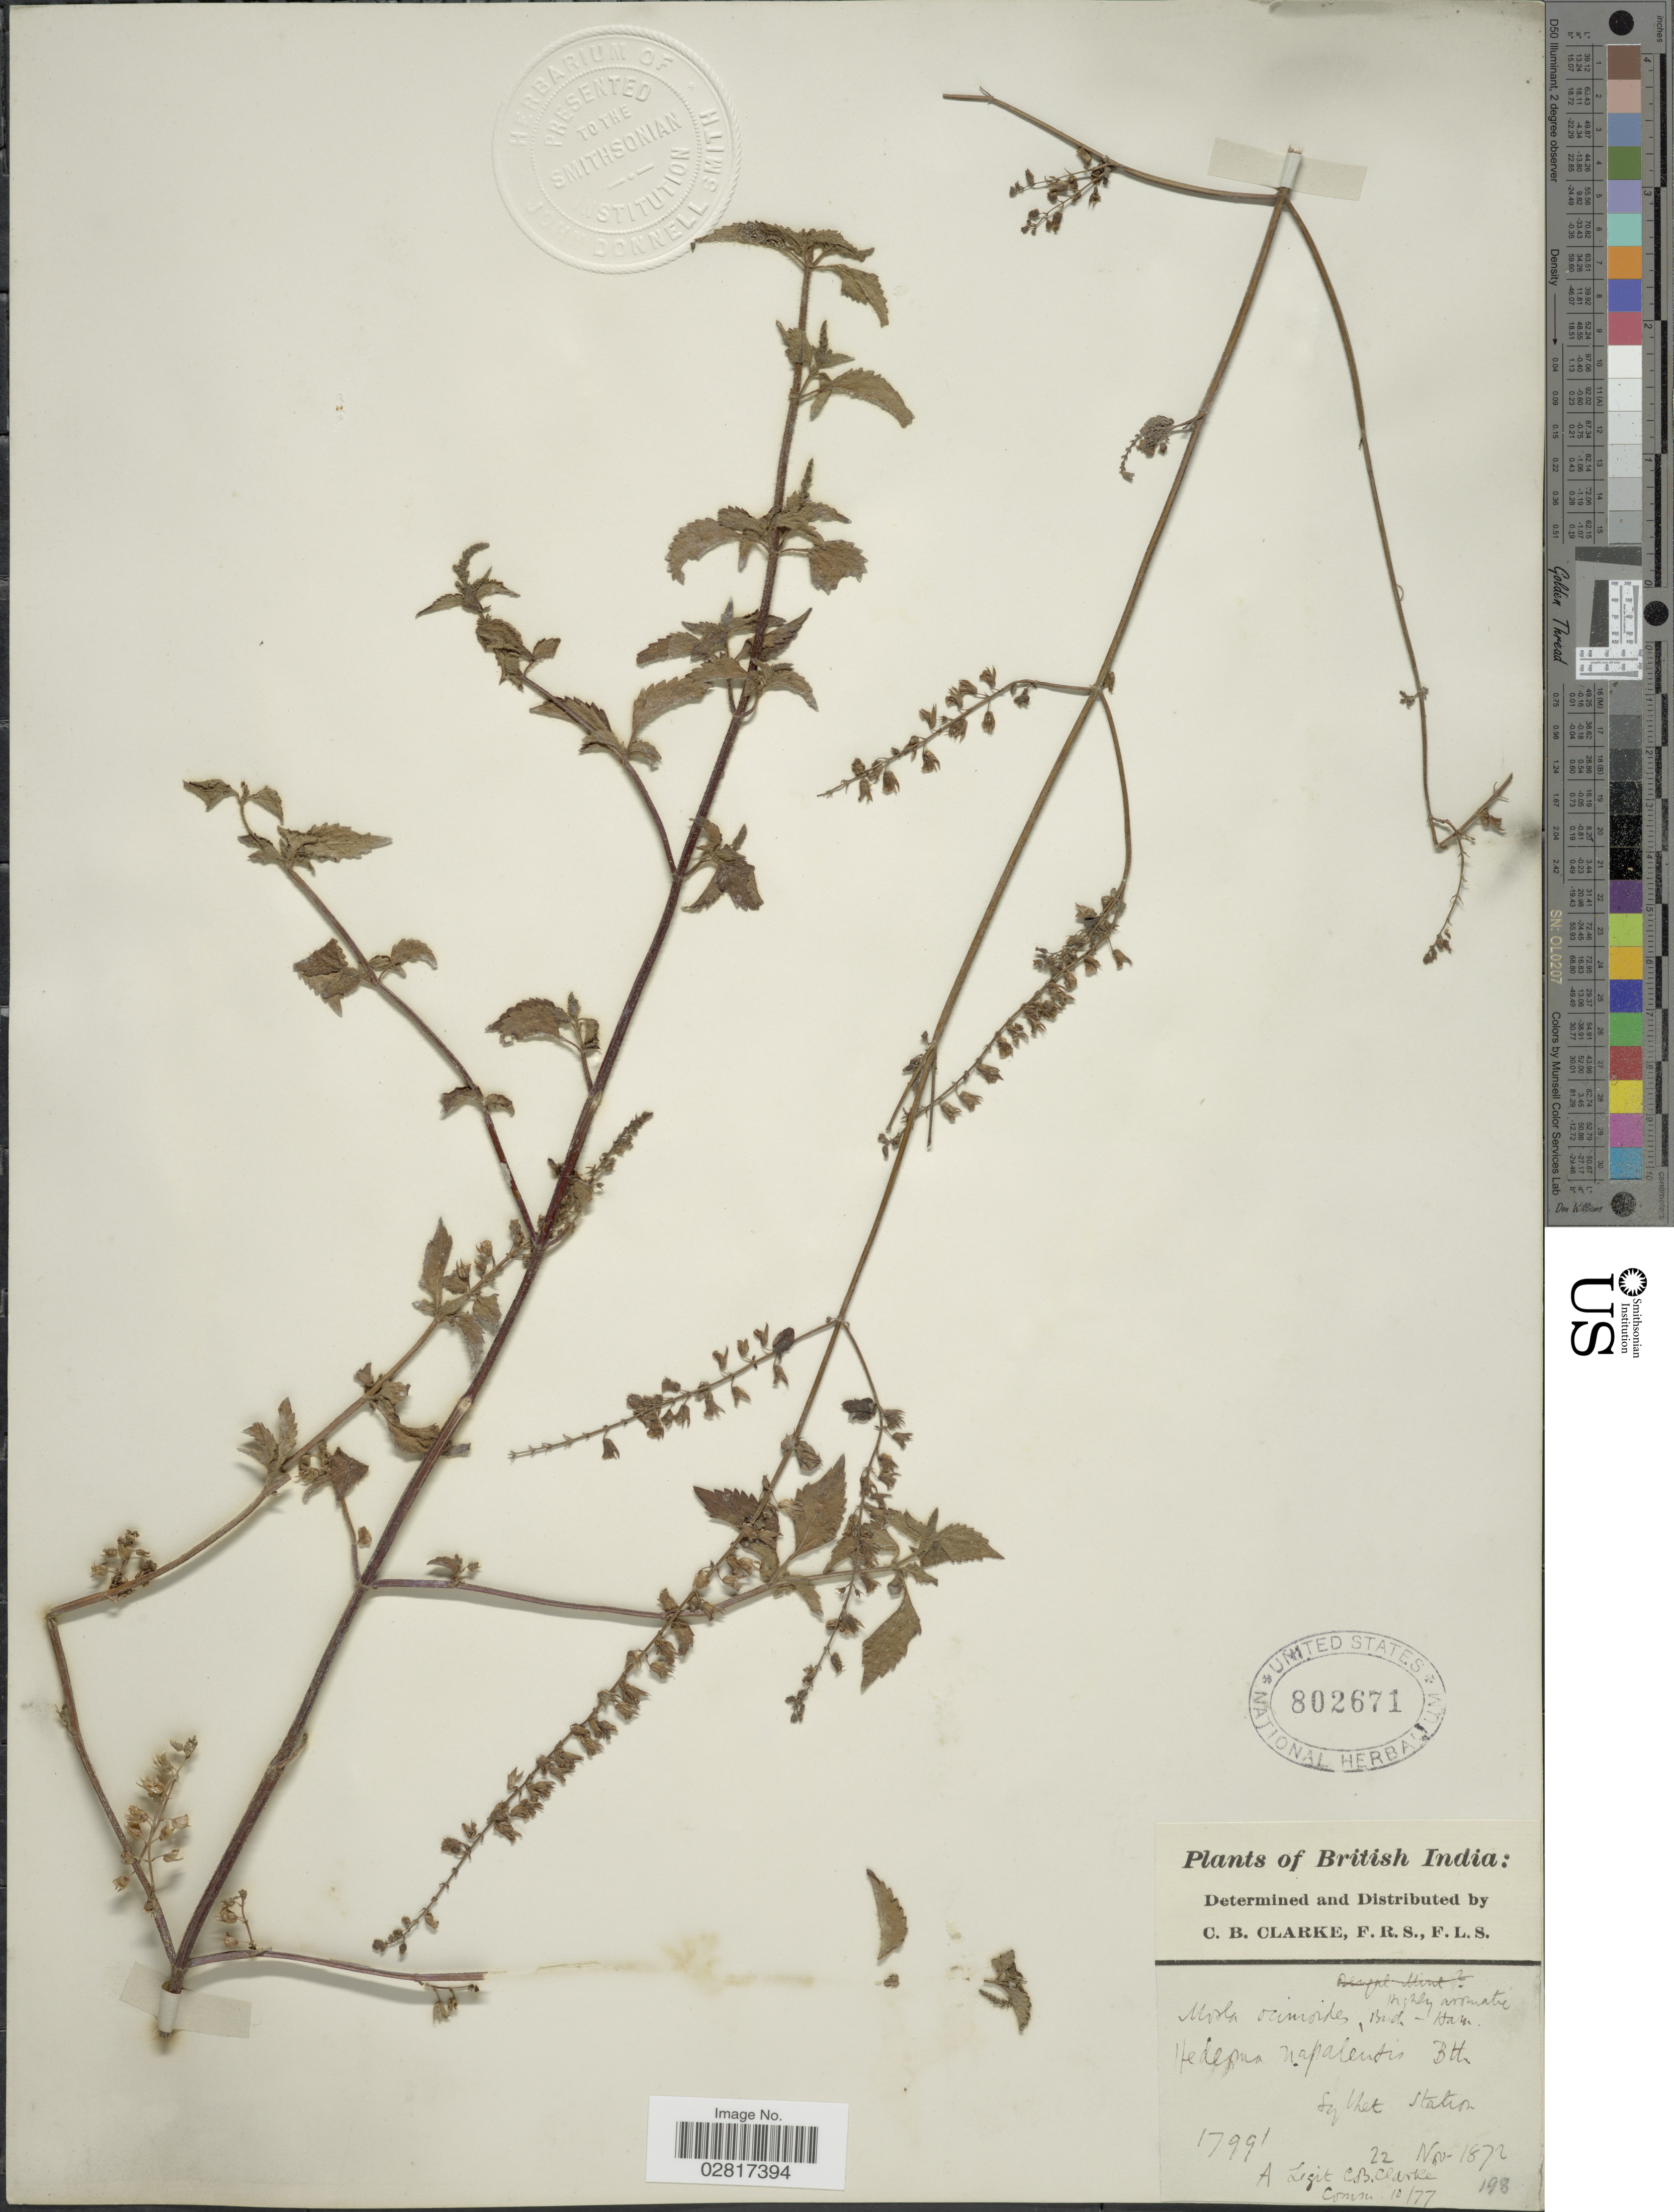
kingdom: Plantae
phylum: Tracheophyta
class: Magnoliopsida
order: Lamiales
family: Lamiaceae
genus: Mosla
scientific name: Mosla ocimoides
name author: Buch.-Ham. ex Benth.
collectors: C. B. Clarke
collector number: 17991A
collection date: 1872-11-22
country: Bangladesh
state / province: Sylhet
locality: British India. Sylhet Station.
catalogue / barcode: US 802671